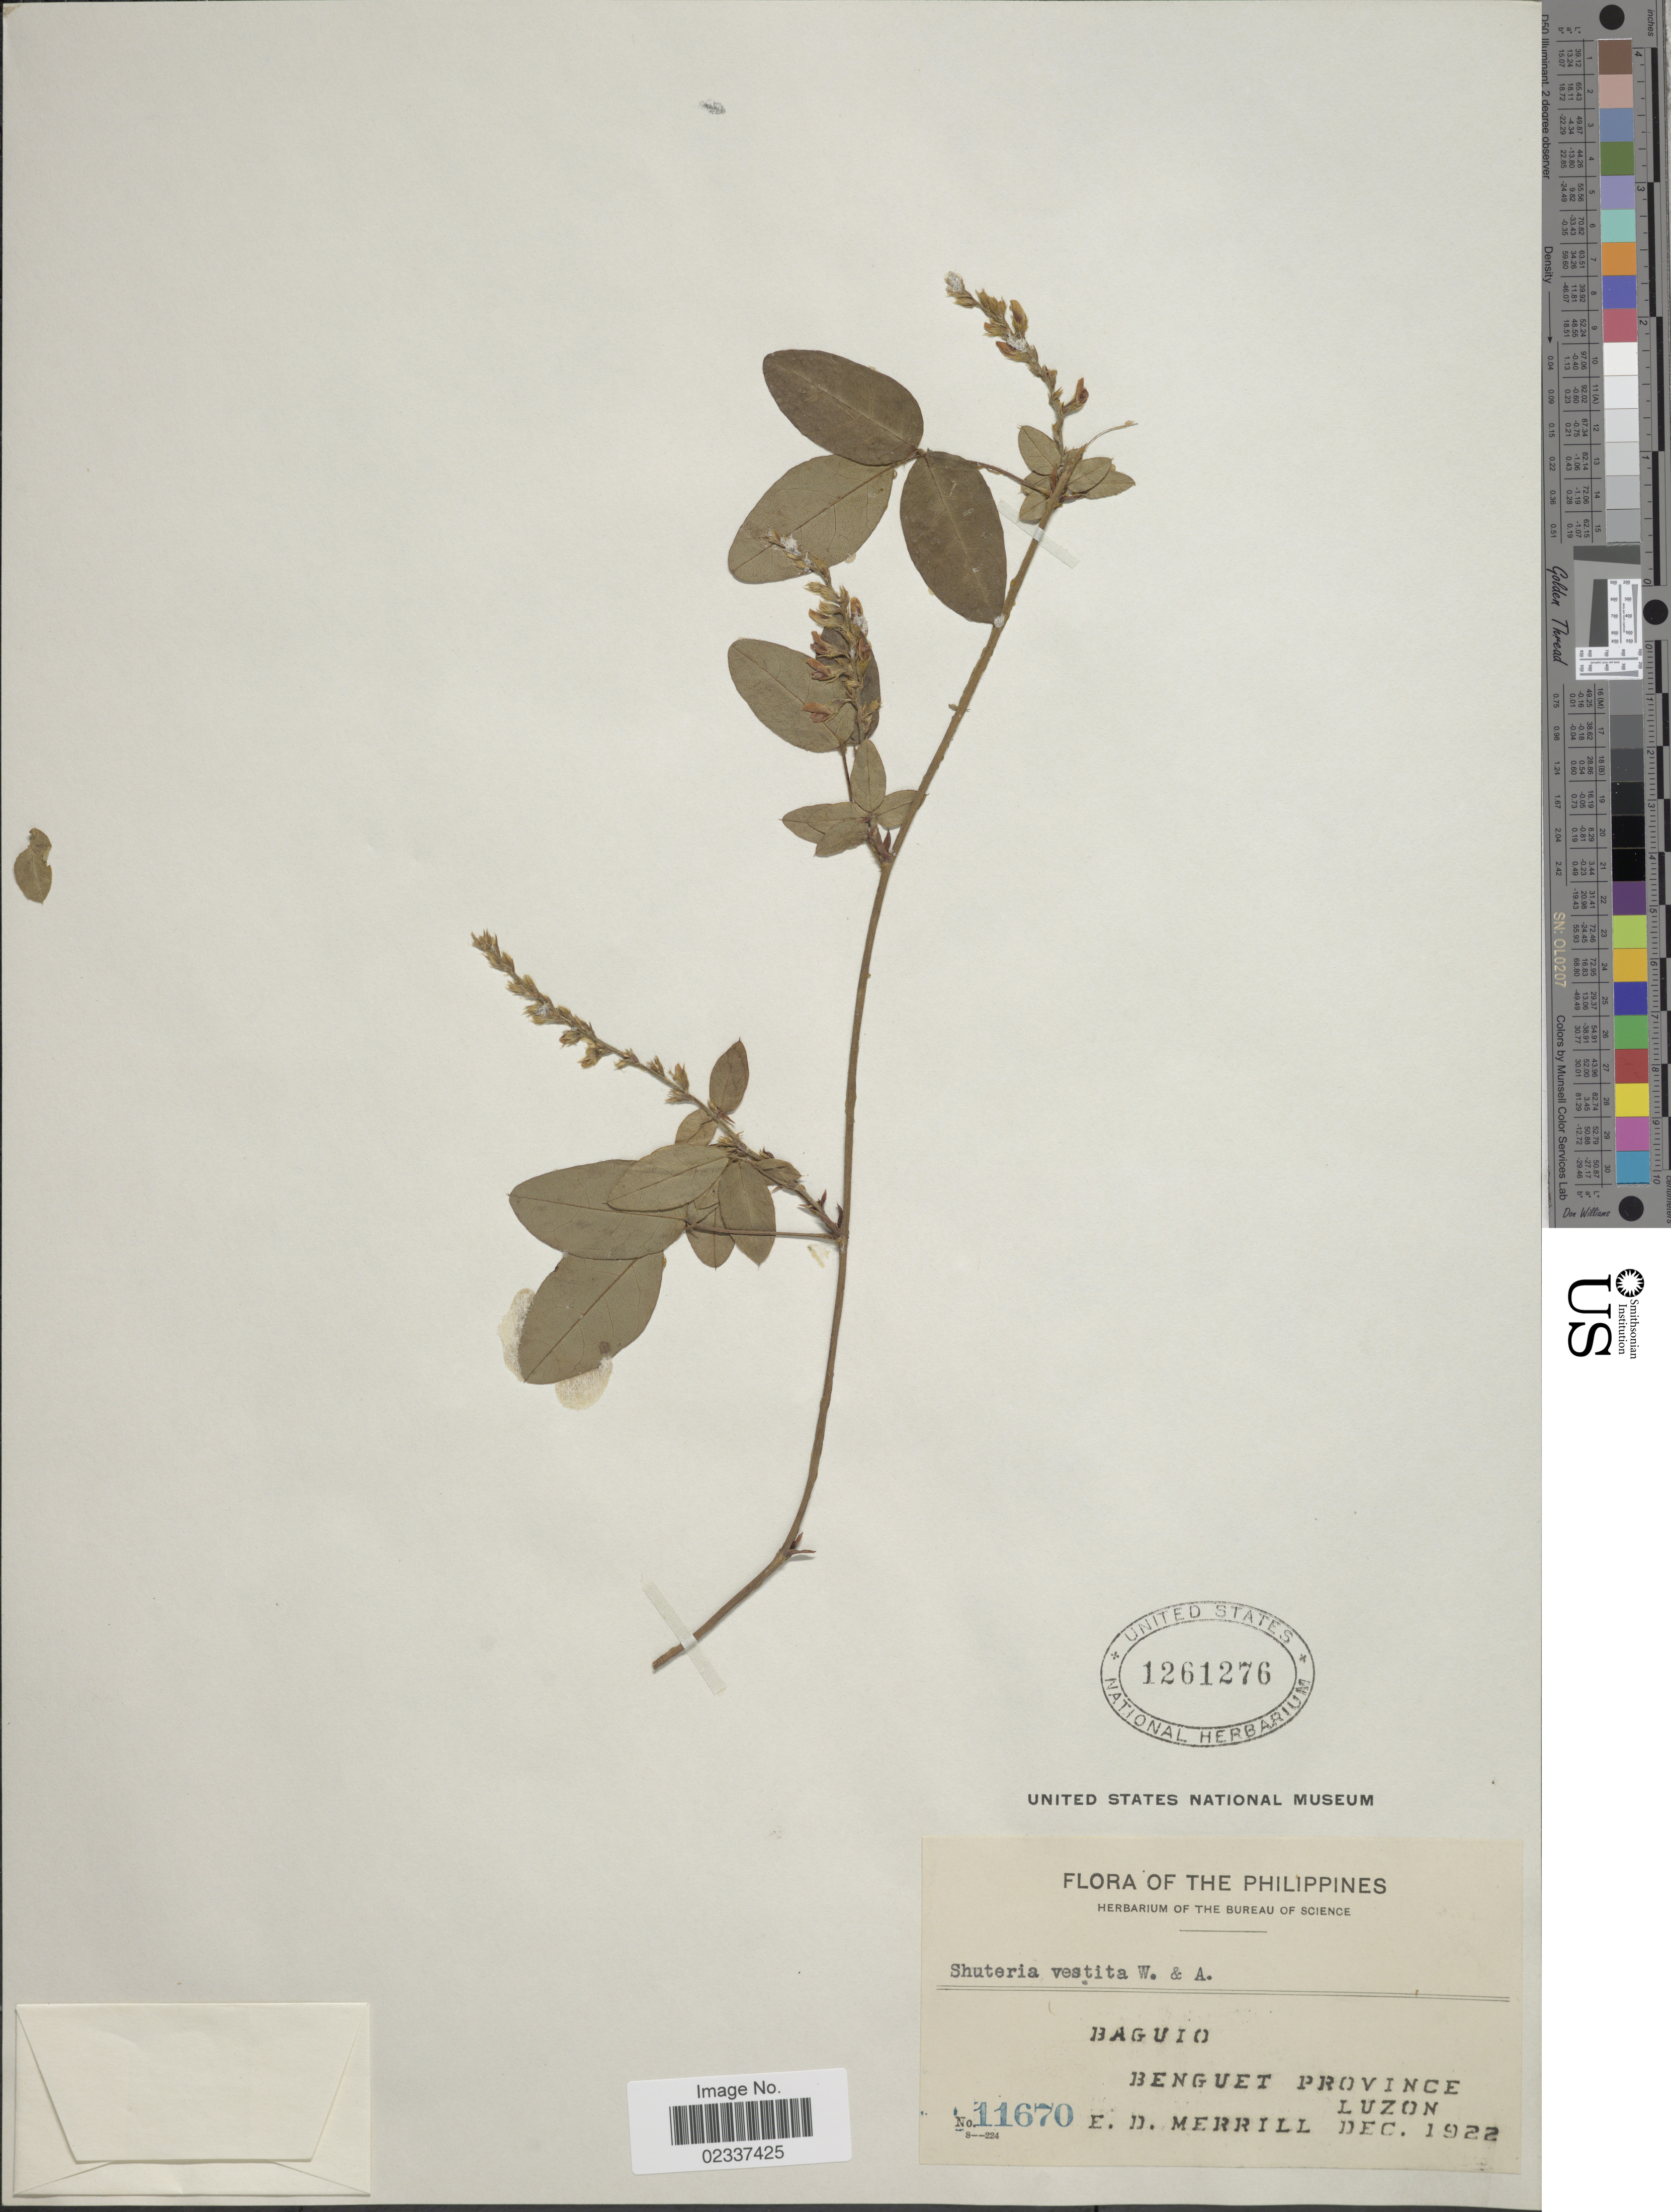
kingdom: Plantae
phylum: Tracheophyta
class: Magnoliopsida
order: Fabales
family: Fabaceae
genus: Shuteria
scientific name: Shuteria vestita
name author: Wight & Arn.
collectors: E. D. Merrill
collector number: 11670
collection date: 1922-12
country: Philippines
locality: Baguio, Benguet Province, Luzon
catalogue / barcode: US 1261276